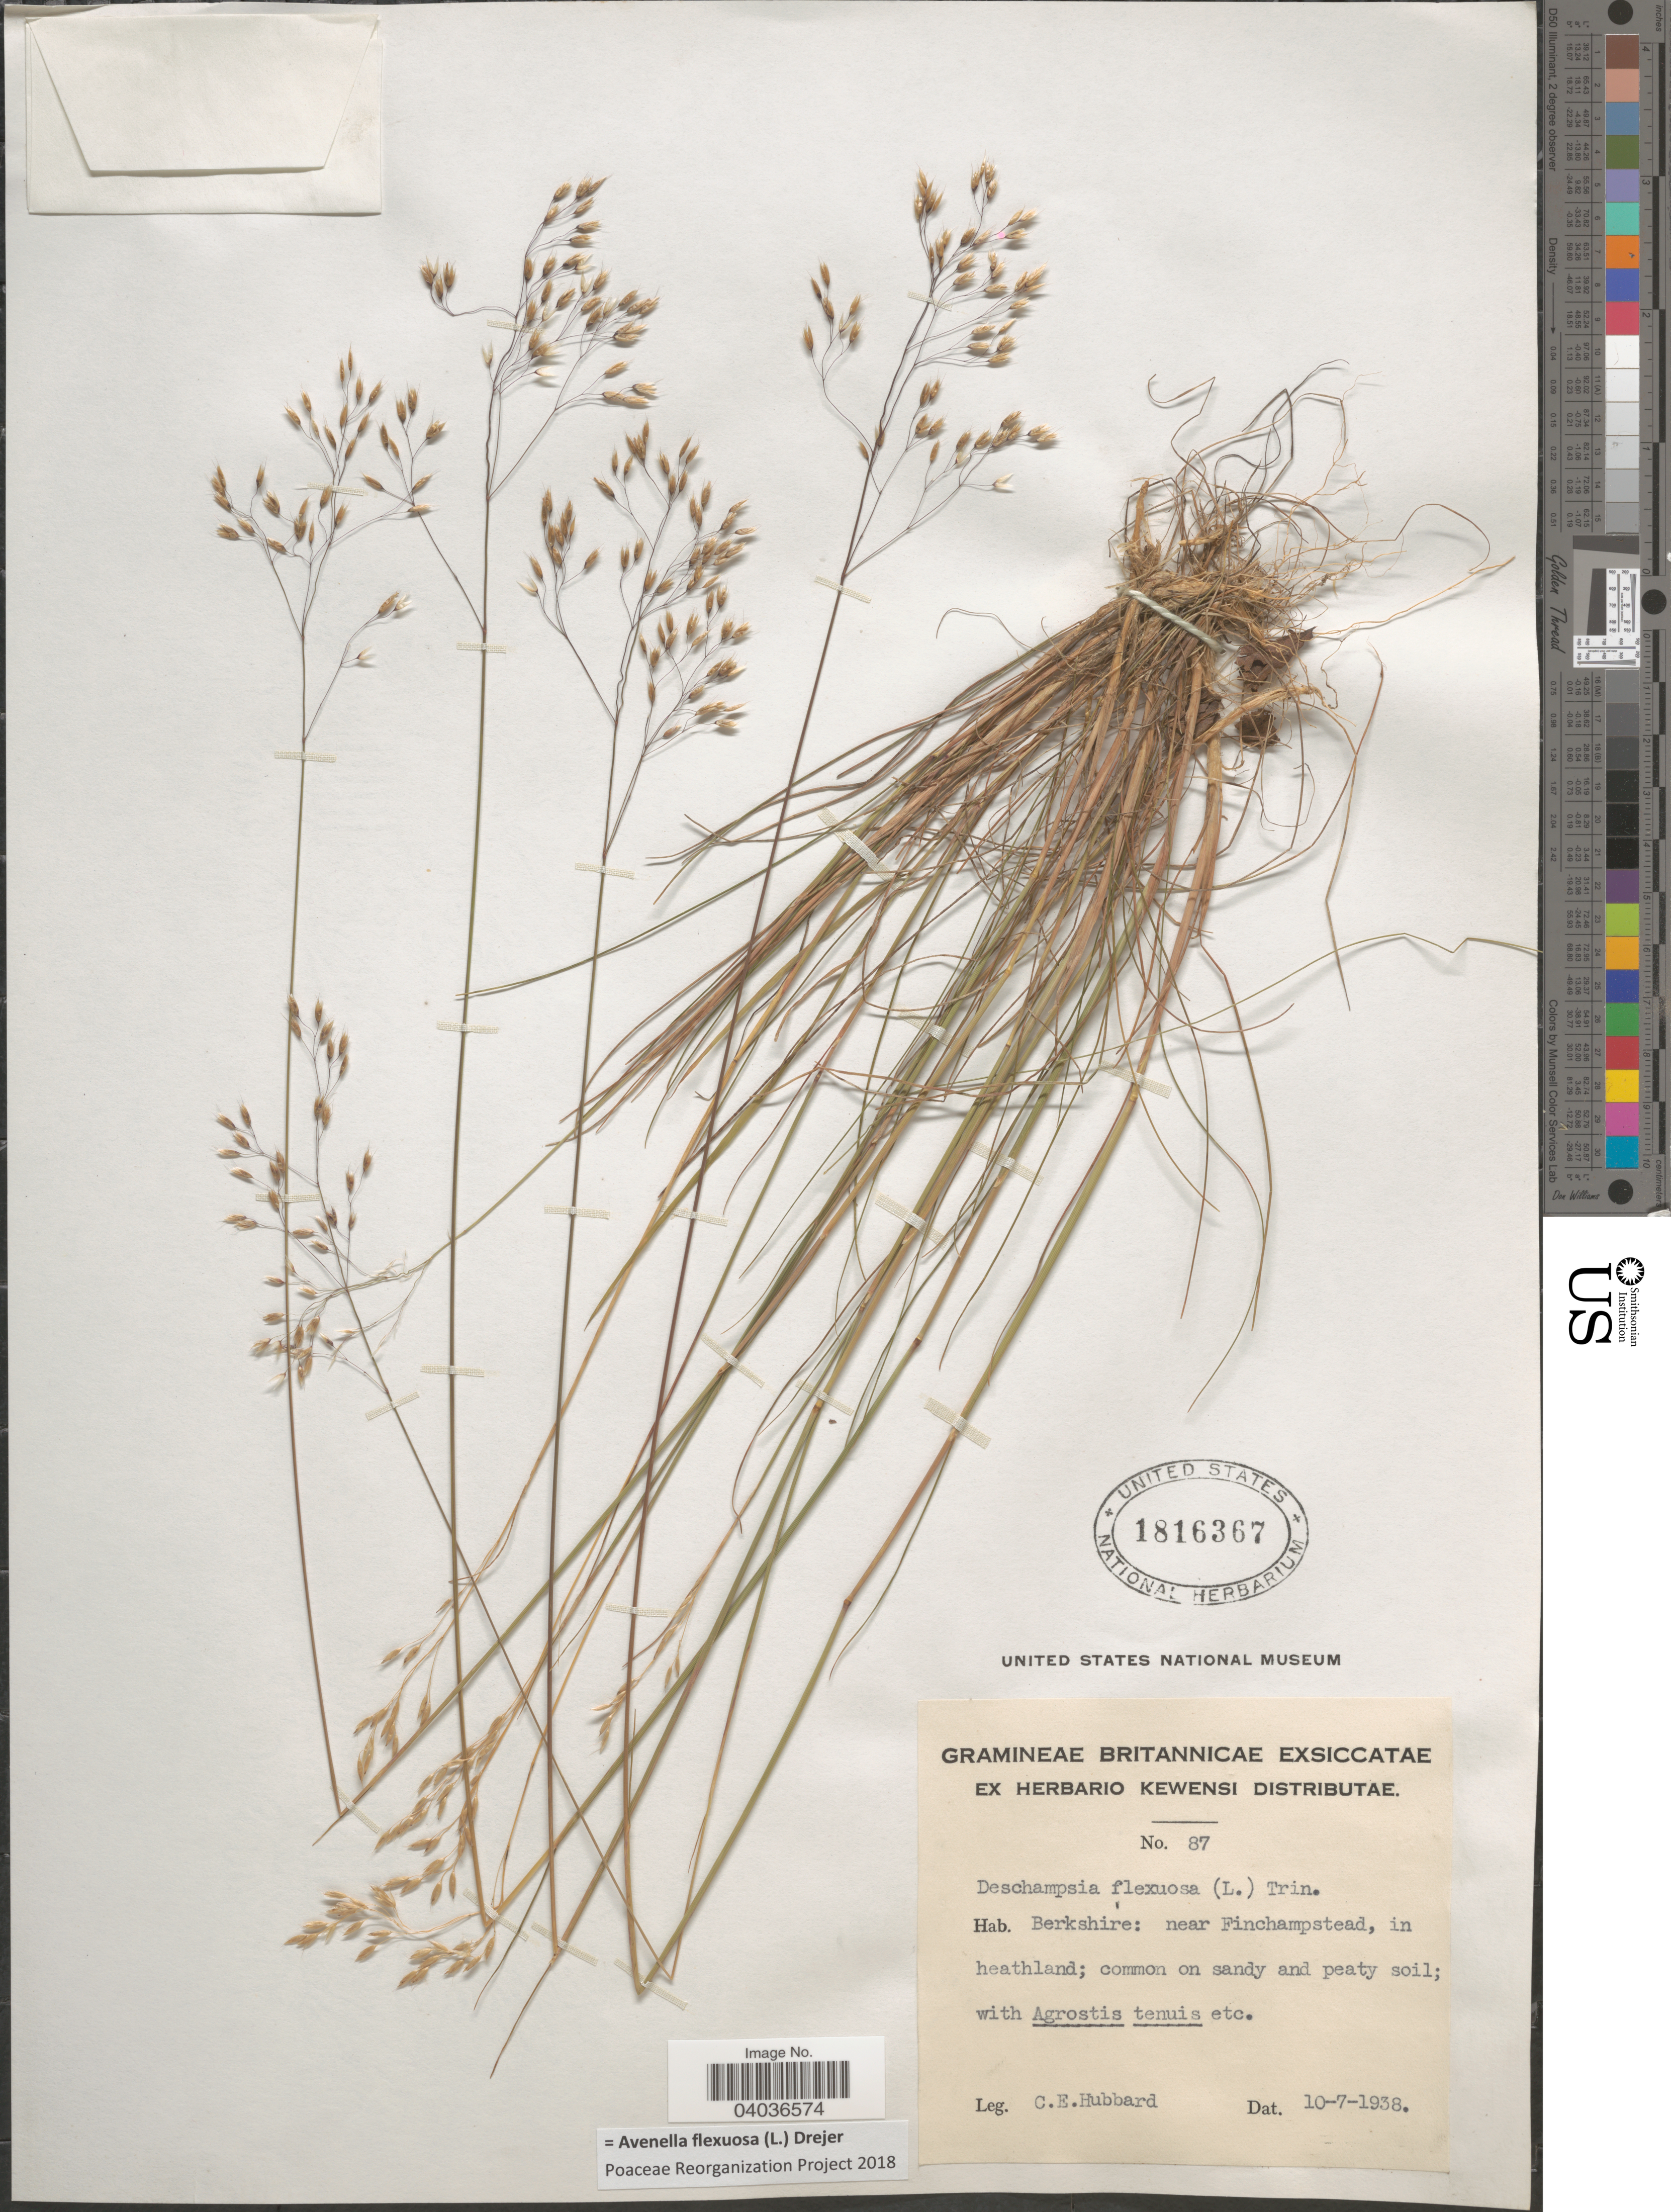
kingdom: Plantae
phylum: Tracheophyta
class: Liliopsida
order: Poales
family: Poaceae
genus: Avenella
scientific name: Avenella flexuosa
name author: (L.) Drejer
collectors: C. E. Hubbard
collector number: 87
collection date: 1938-07-10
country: United Kingdom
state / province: England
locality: Berkshire: near Finchampstead, in heathland.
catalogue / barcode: US 1816367